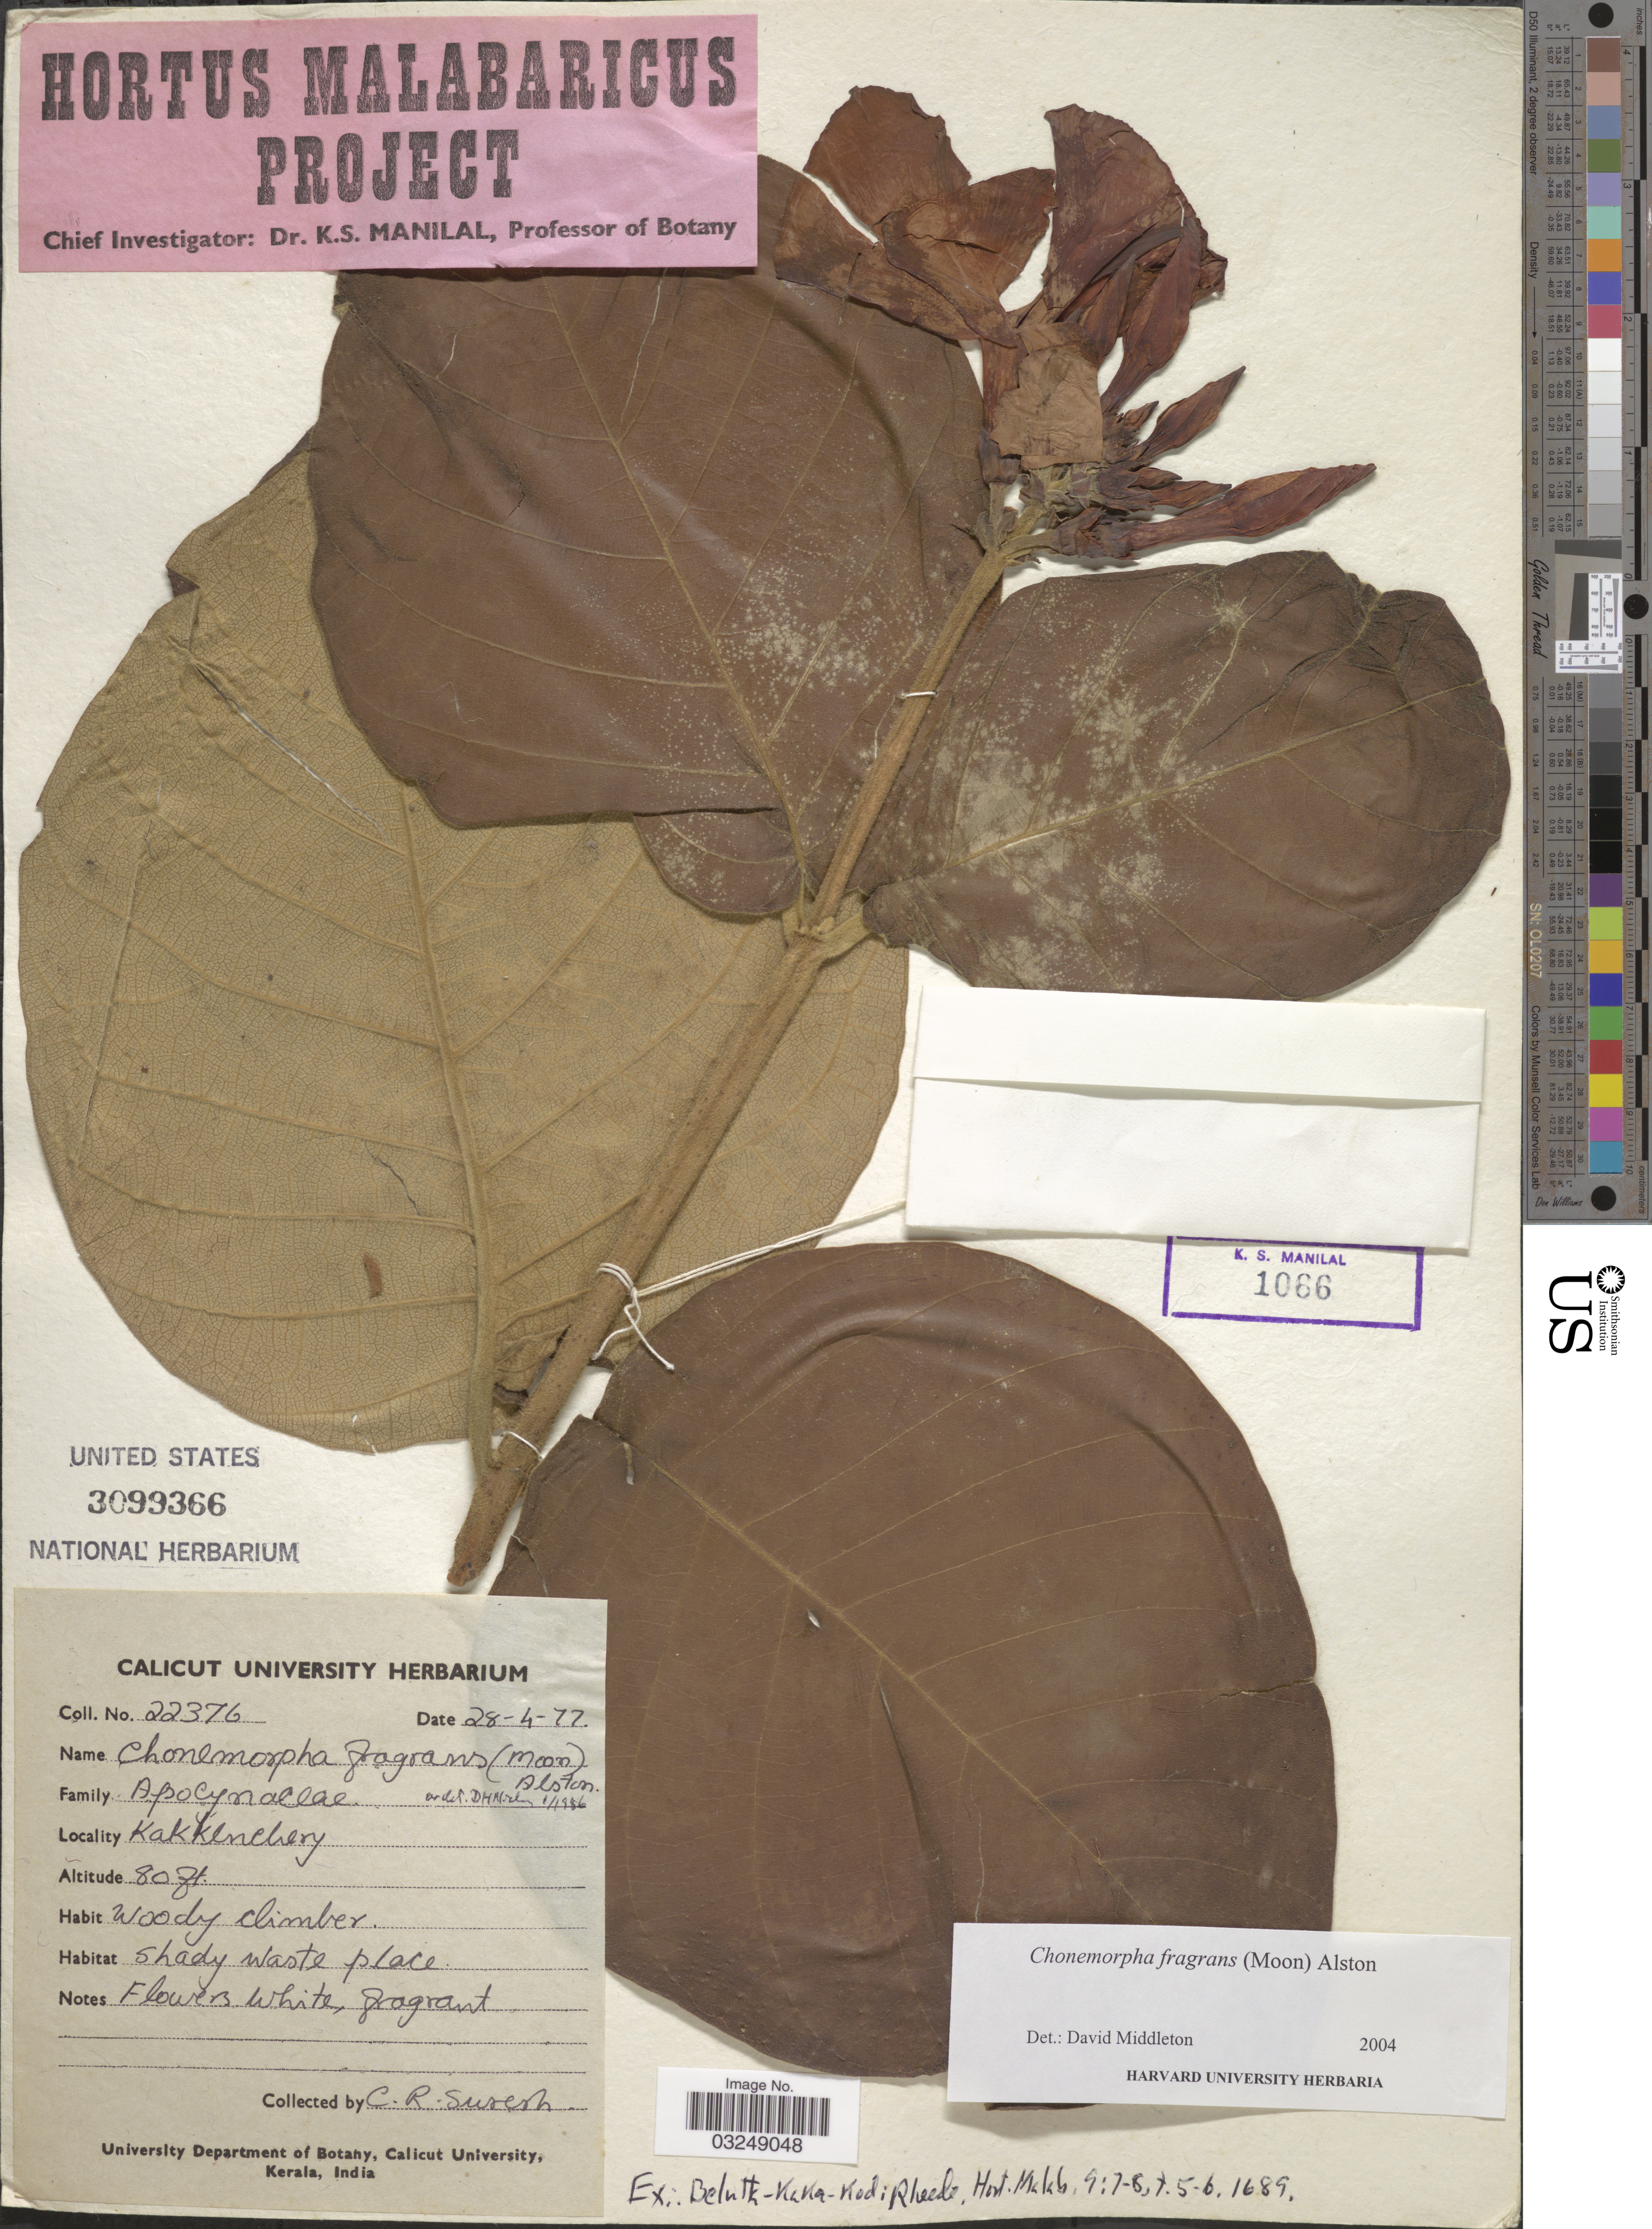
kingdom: Plantae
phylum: Tracheophyta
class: Magnoliopsida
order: Gentianales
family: Apocynaceae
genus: Chonemorpha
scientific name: Chonemorpha fragrans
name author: (K.H. Moon) Alston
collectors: C. Suresh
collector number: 22376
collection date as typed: Transcribed d/m/y: 28/4/77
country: India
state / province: Kerala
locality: Kakkenchery.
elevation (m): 24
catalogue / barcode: US 3099366